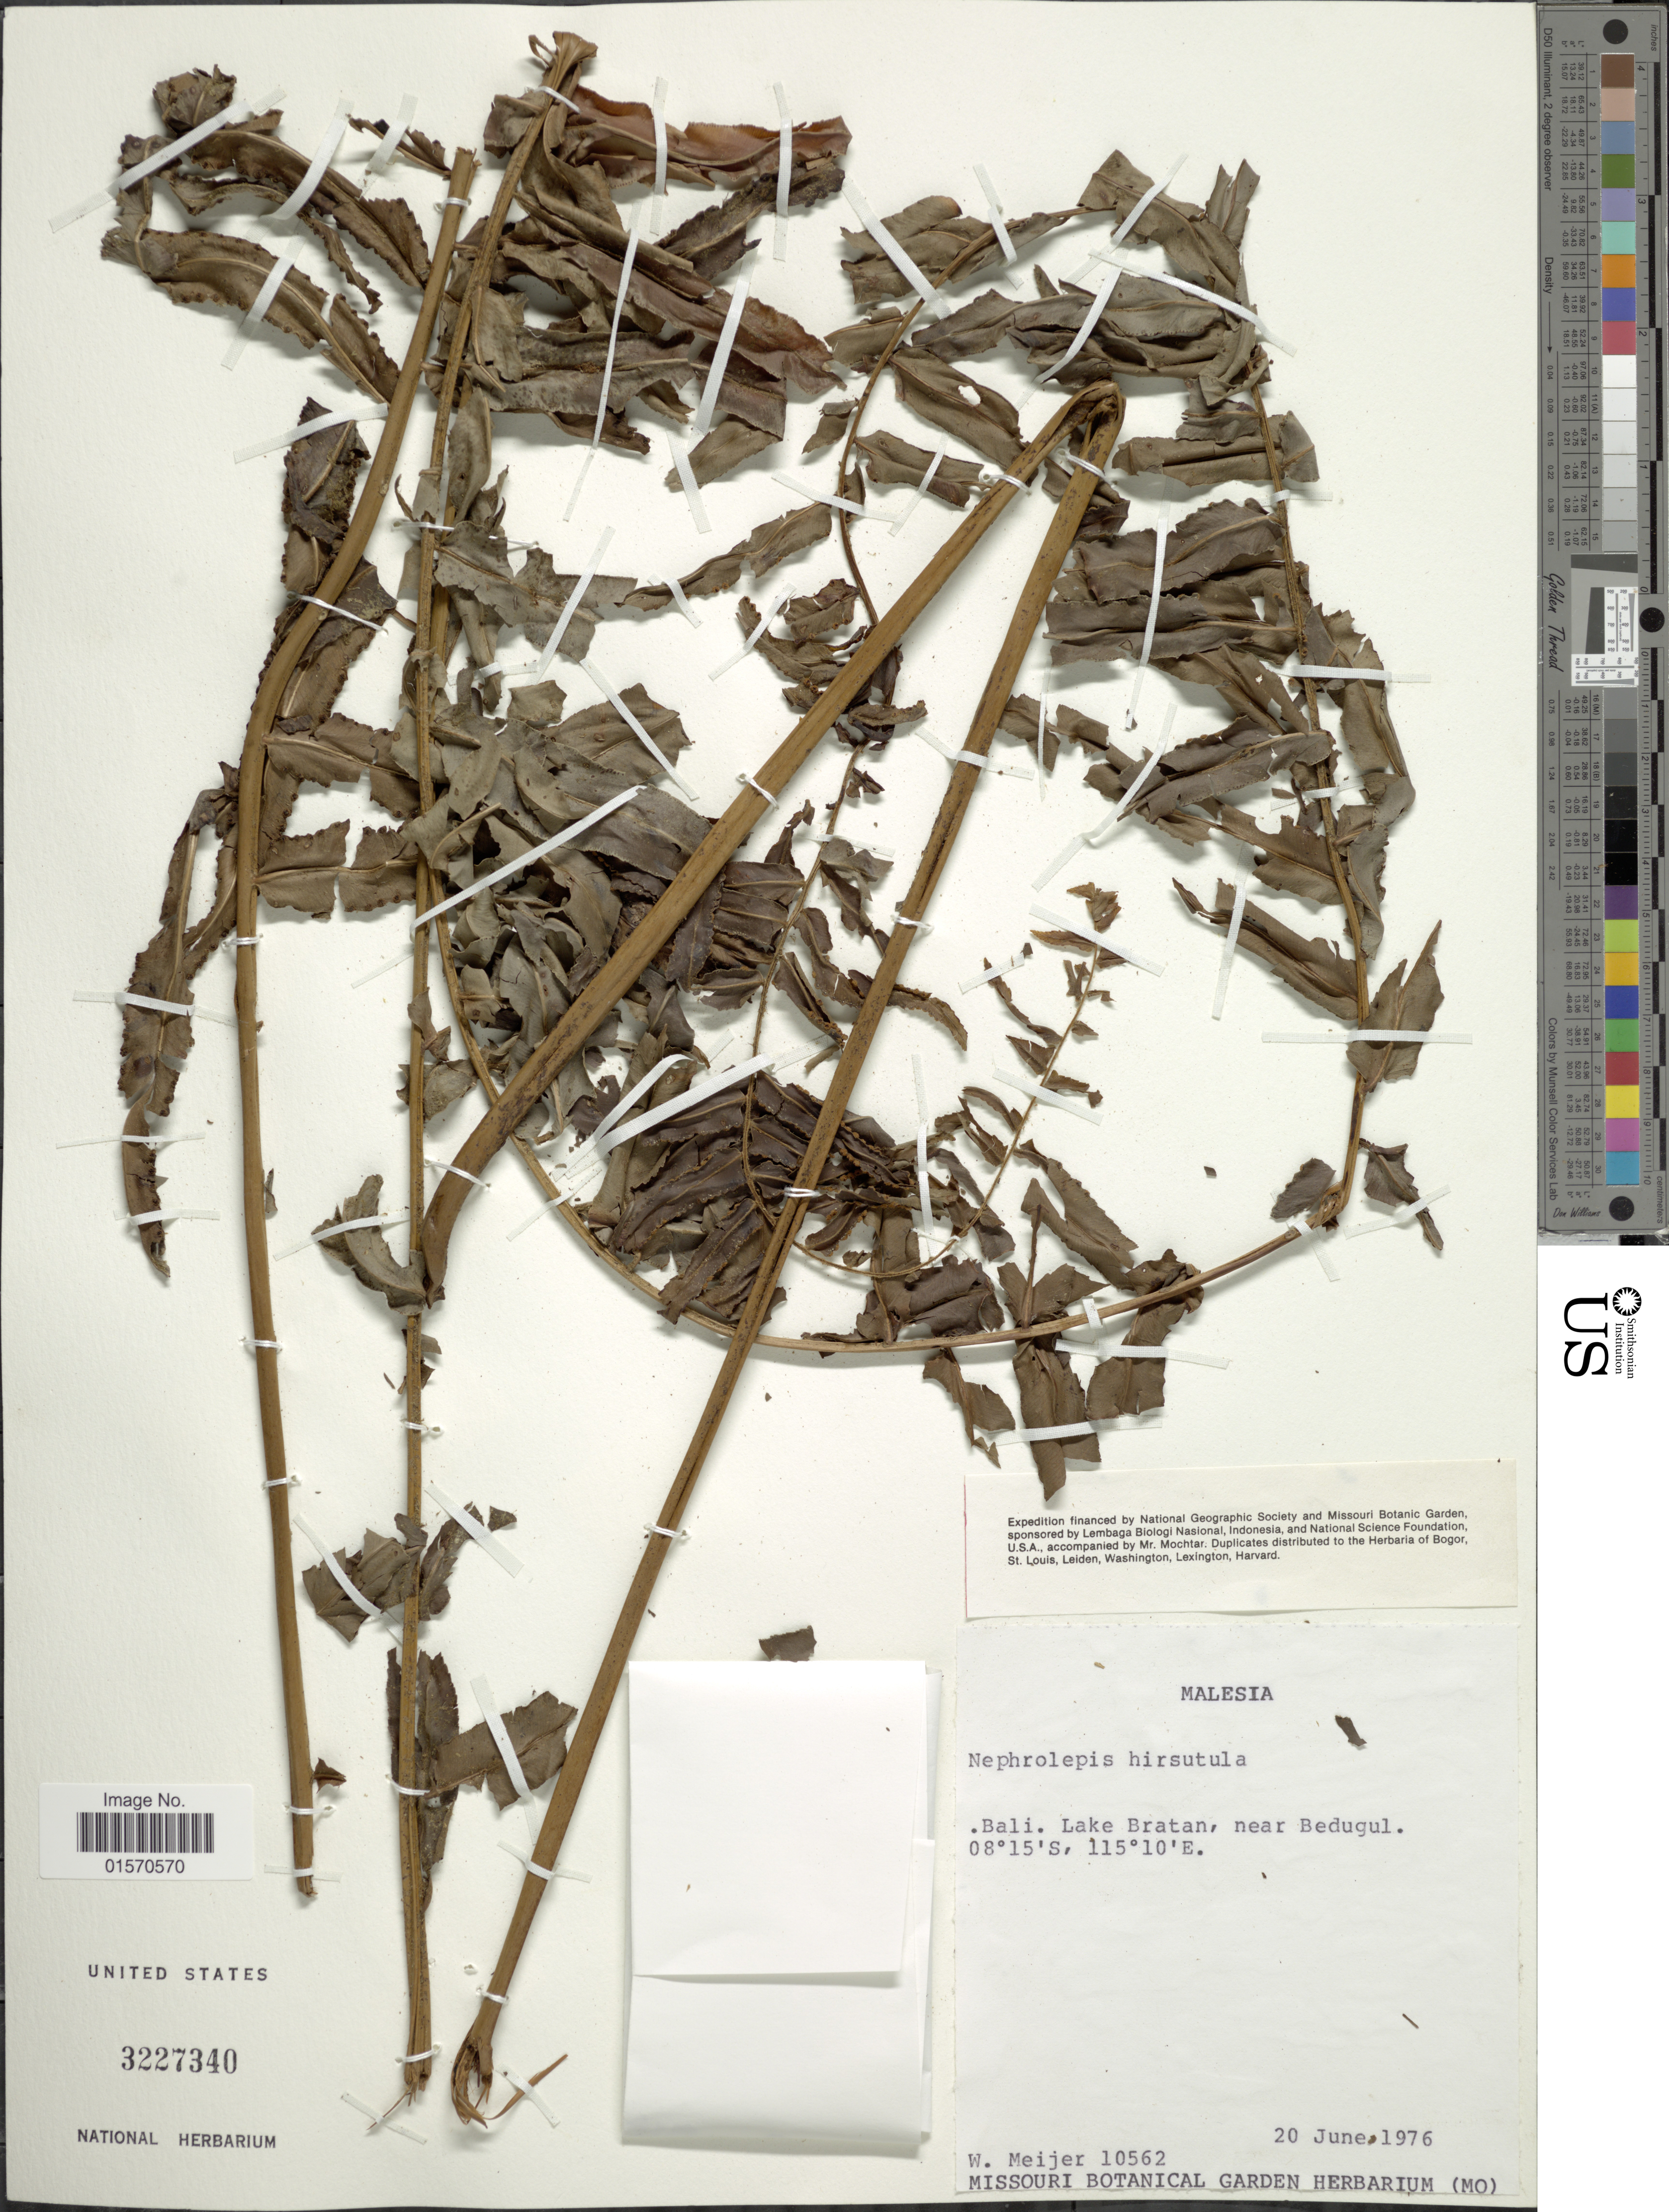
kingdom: Plantae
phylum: Tracheophyta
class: Polypodiopsida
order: Polypodiales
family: Nephrolepidaceae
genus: Nephrolepis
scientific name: Nephrolepis hirsutula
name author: (G. Forst.) C. Presl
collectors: W. Meijer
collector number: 10562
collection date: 1976-06-20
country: Indonesia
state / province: Nusa Tenggara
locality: Bali. Lake Bratan, near Bedugul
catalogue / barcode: US 3227340